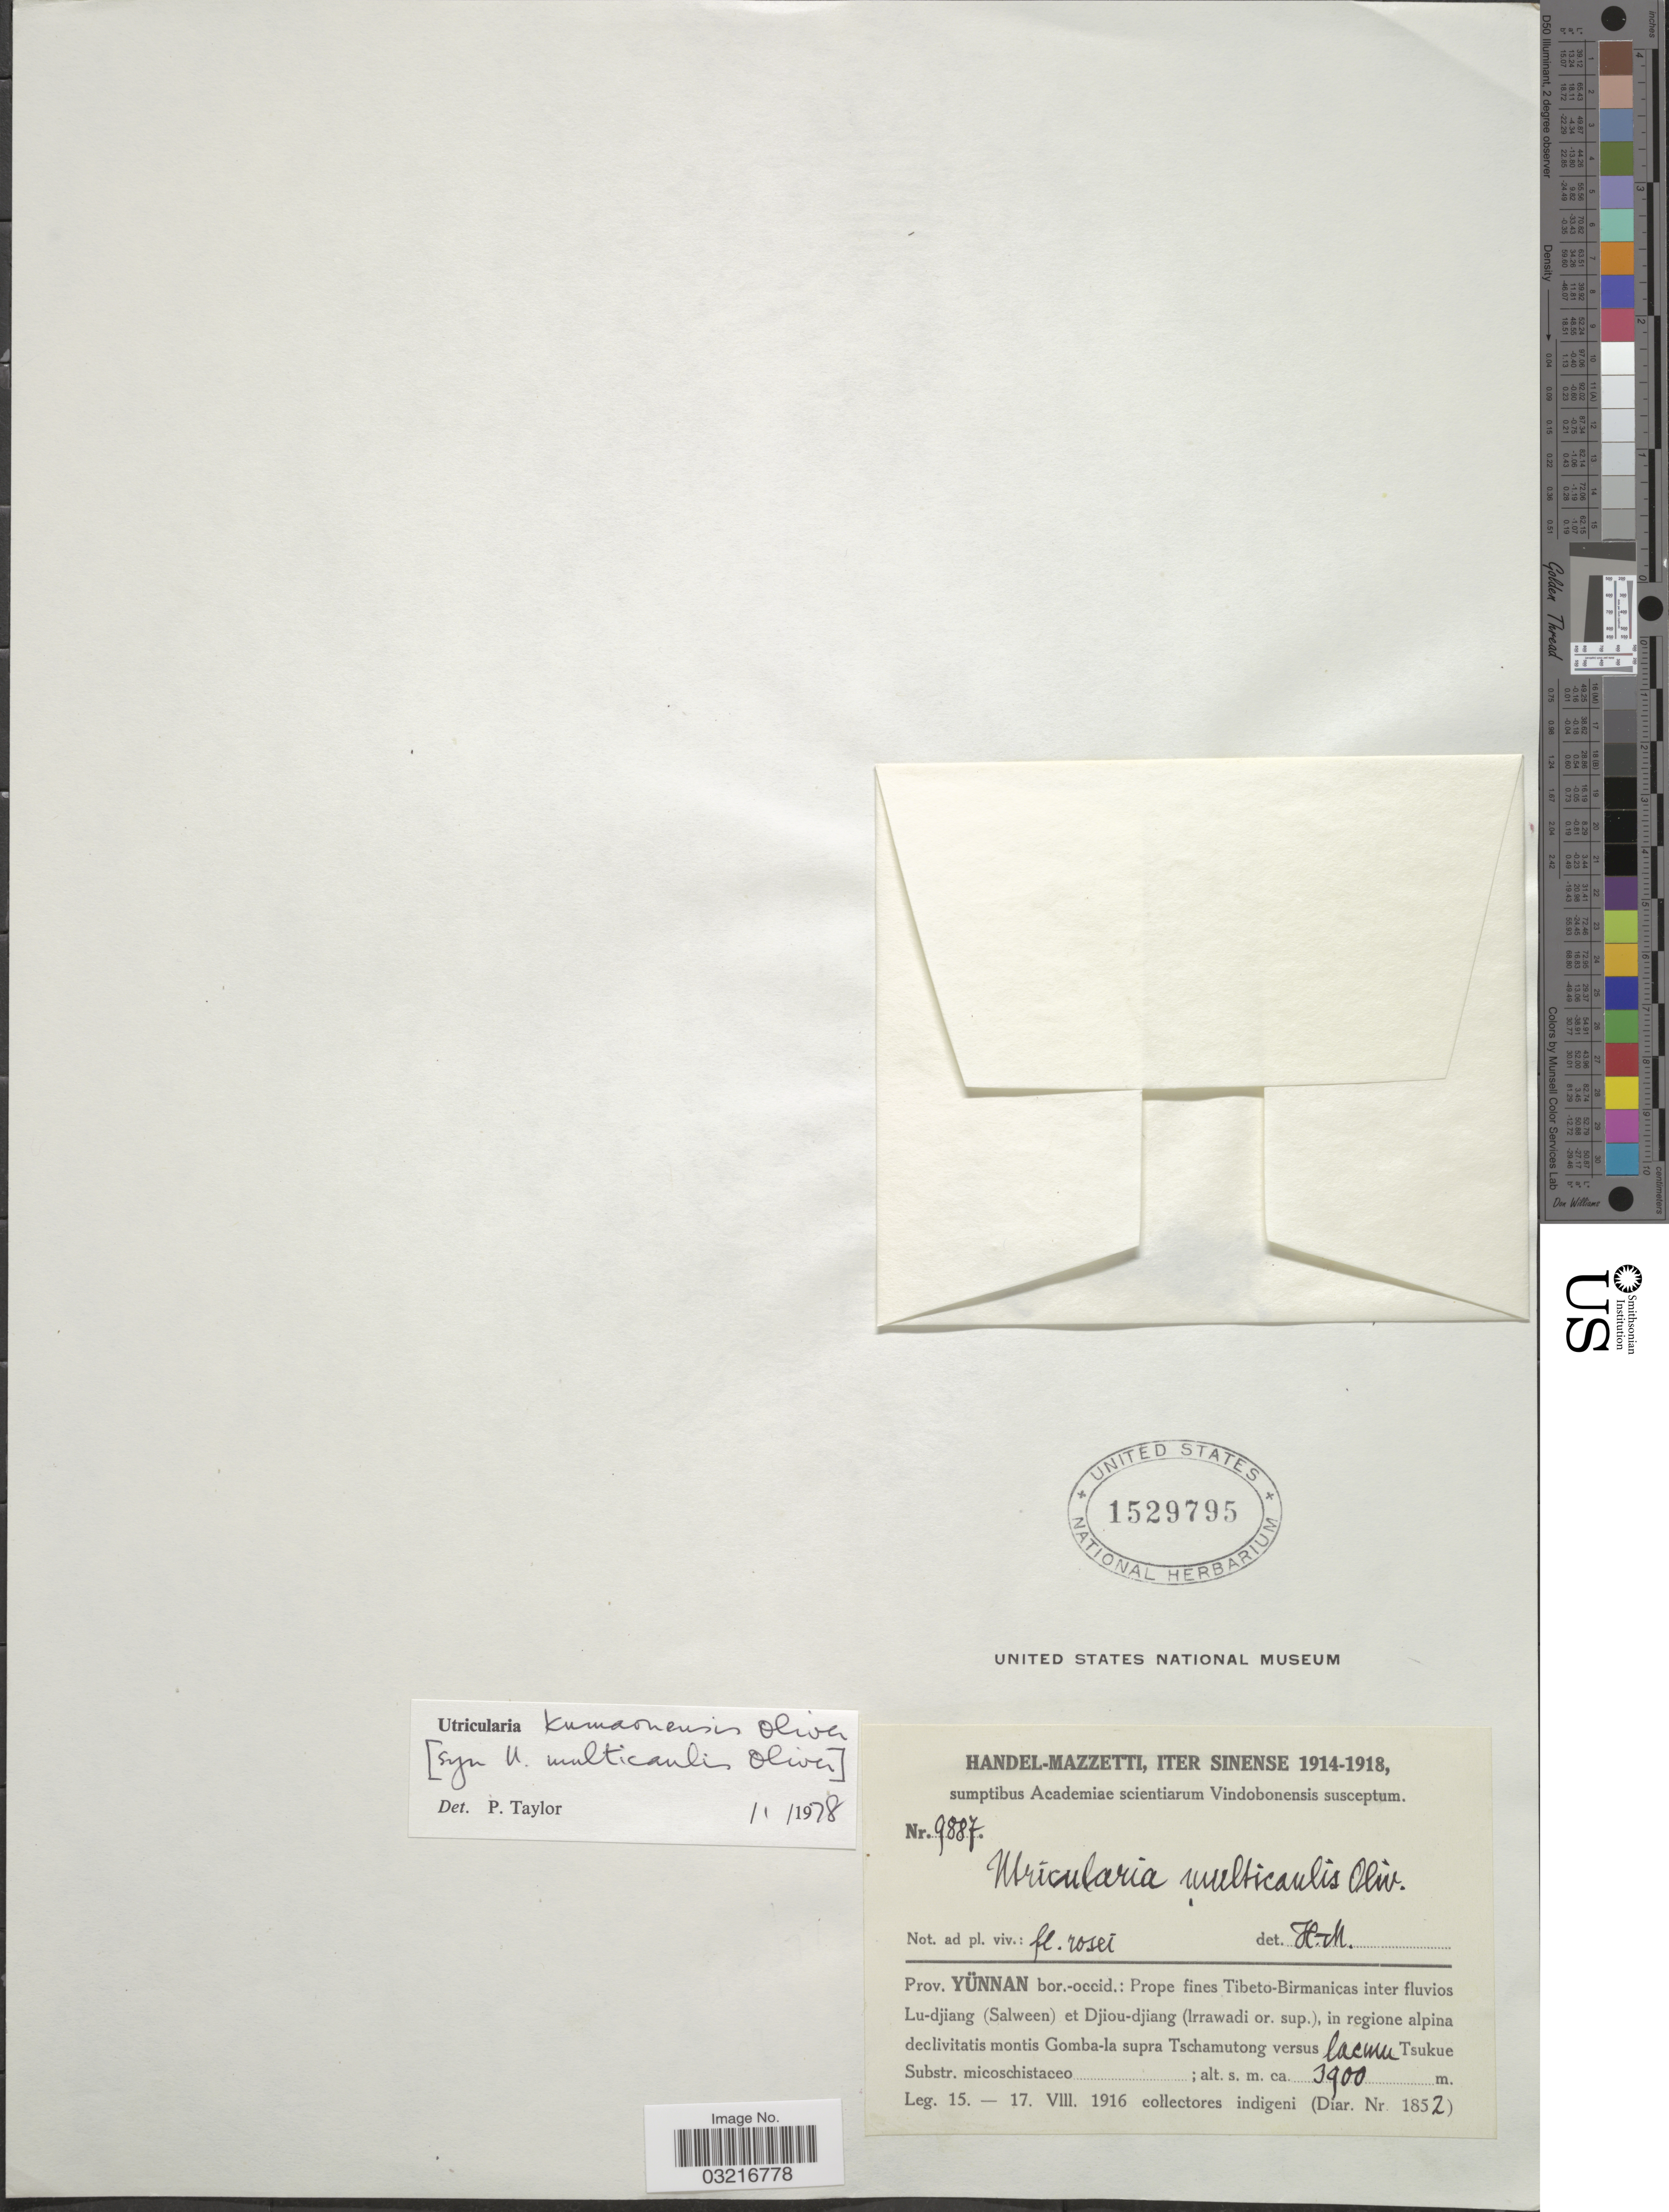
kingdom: Plantae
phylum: Tracheophyta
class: Magnoliopsida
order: Lamiales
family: Lentibulariaceae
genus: Utricularia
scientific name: Utricularia kumaonensis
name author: Oliv.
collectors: H. Handel-Mazzetti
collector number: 9887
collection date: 1916-08-15/1916-08-17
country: China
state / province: Yunnan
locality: Prope fines Tibeto-Birmanicas inter fluvios Lu-djiang (Salween) et Djiou-dijang (Irrawadi or. sup.), in regione alpina declivitatis montis Gomba-la supra Tschamutong versus lacmu [interpreted] Tsukue Substr. micoschistaceo.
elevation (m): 3900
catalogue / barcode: US 1529795